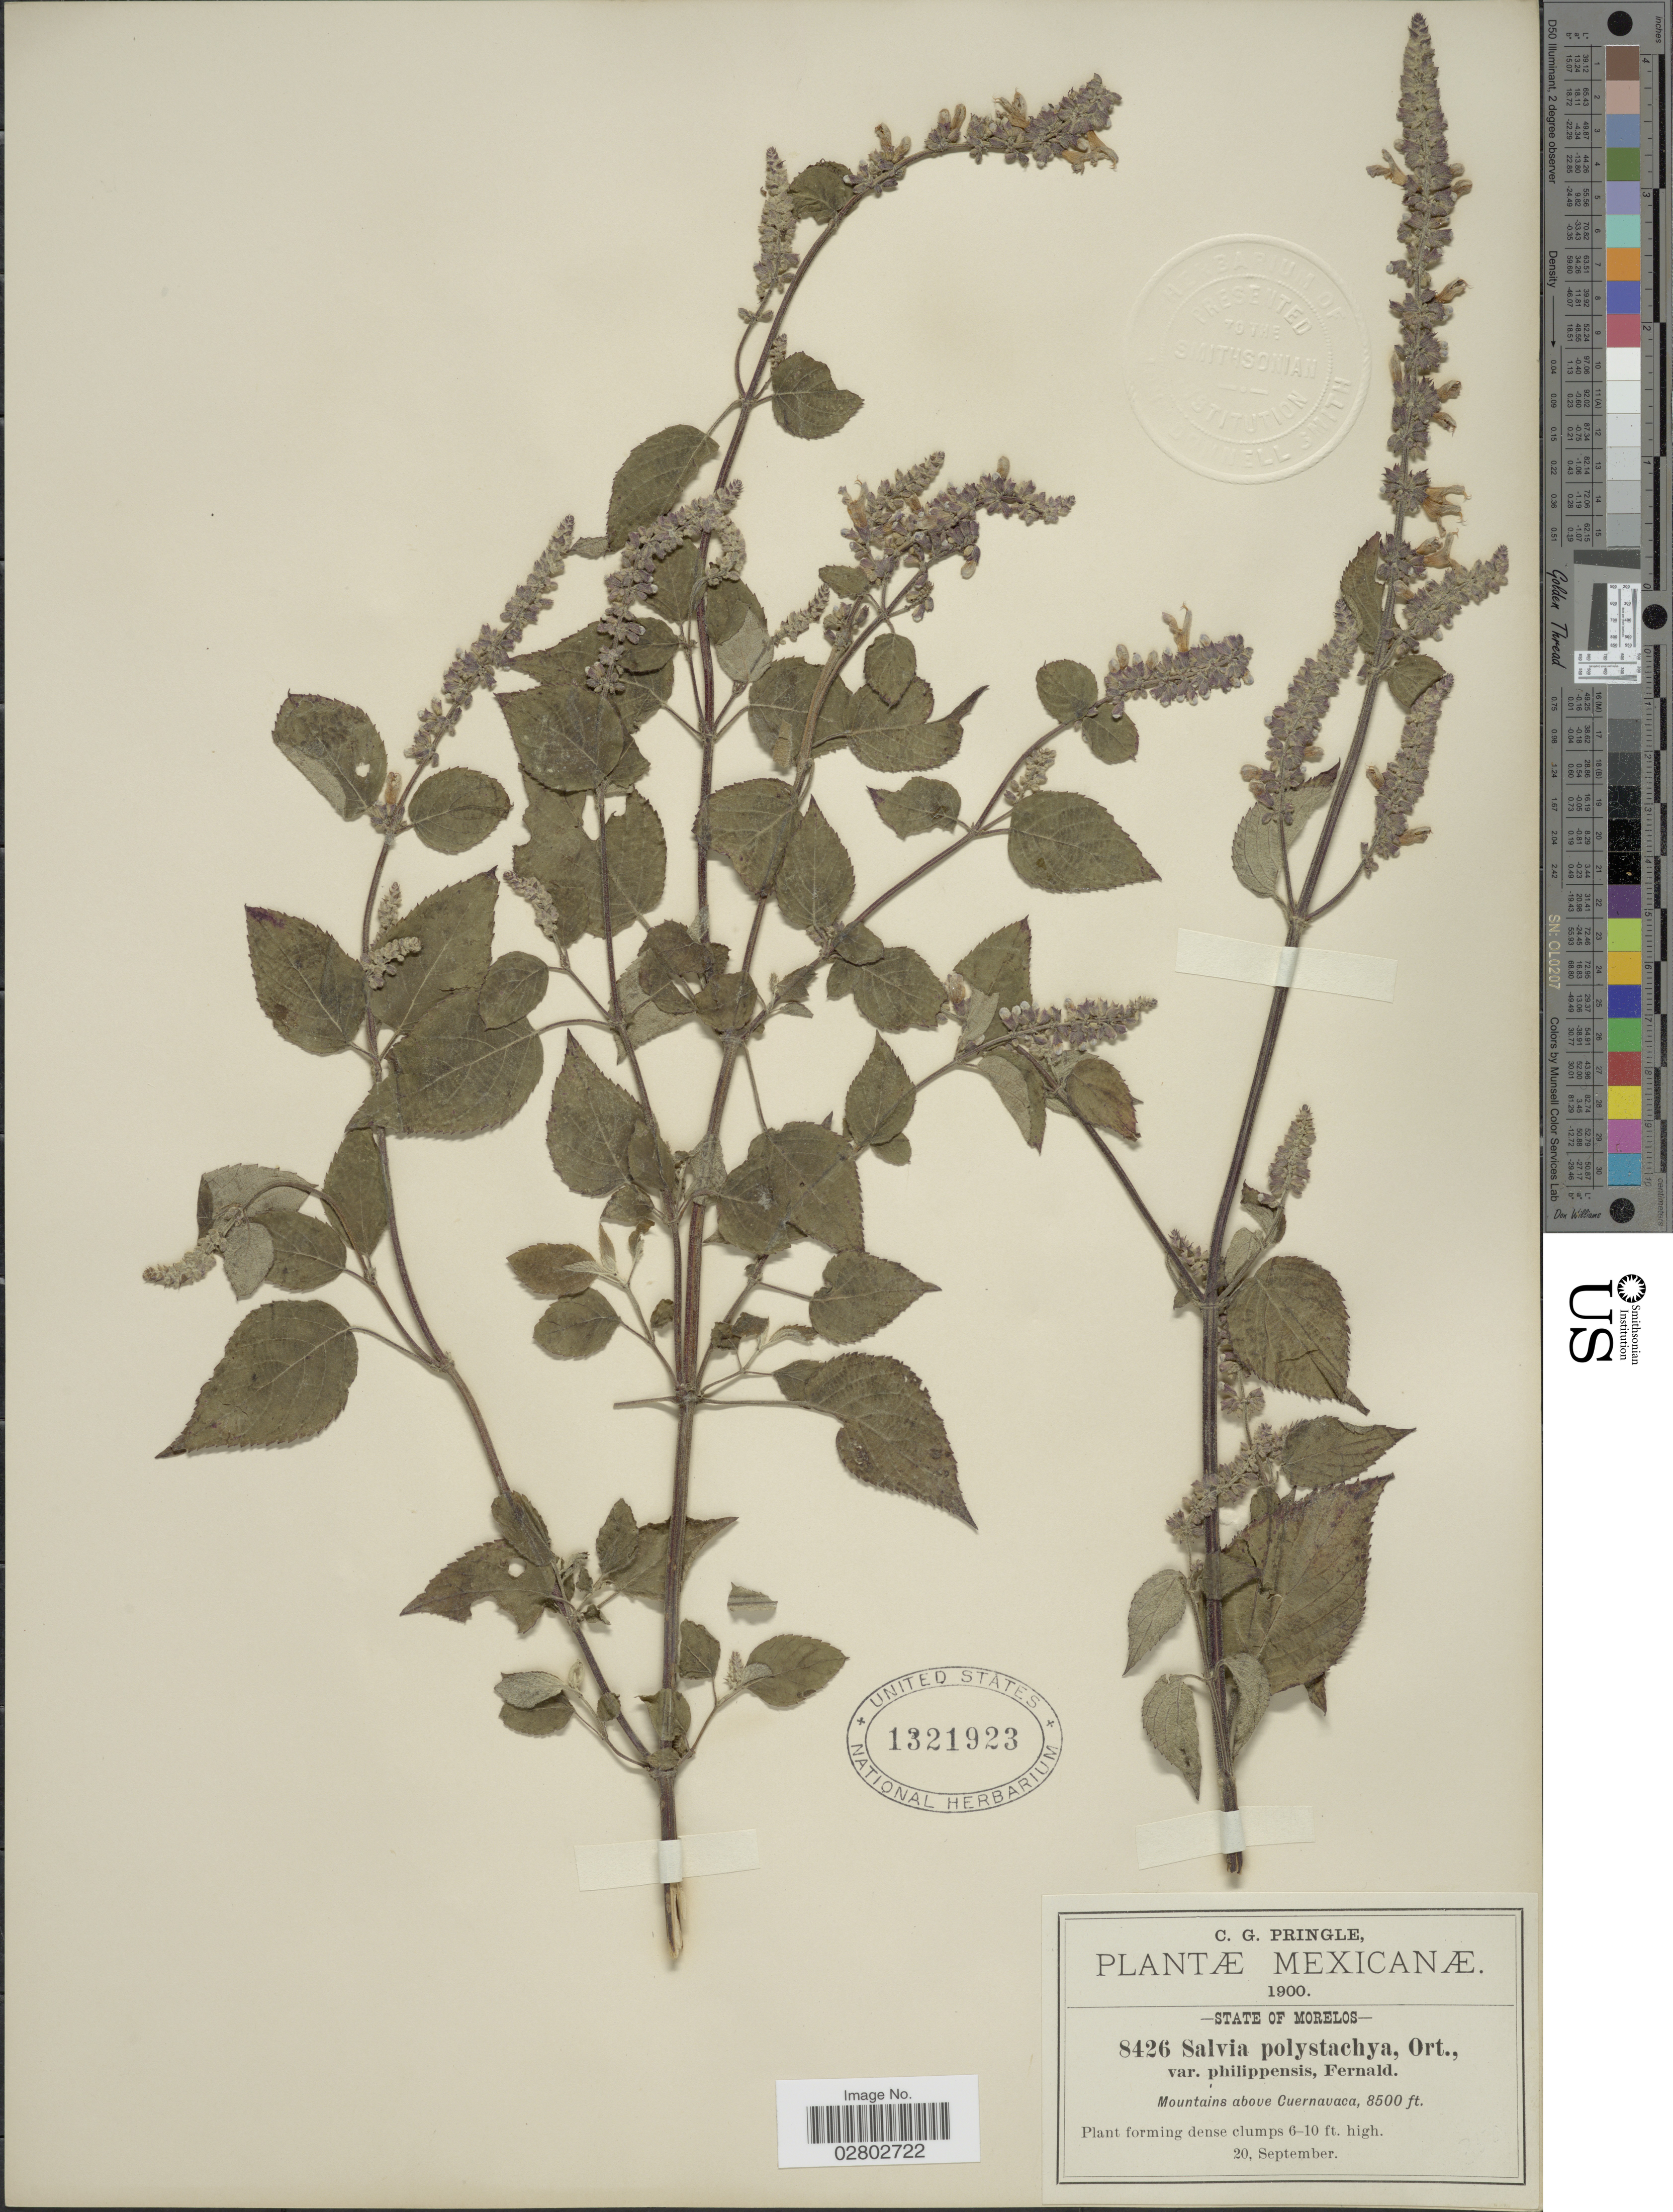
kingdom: Plantae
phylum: Tracheophyta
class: Magnoliopsida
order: Lamiales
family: Lamiaceae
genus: Salvia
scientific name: Salvia polystachya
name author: Cav.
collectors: C. G. Pringle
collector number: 8426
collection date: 1900-09-20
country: Mexico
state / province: Morelos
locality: State of Morelos, Mountains above Cuernavaca.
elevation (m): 2591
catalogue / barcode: US 1321923